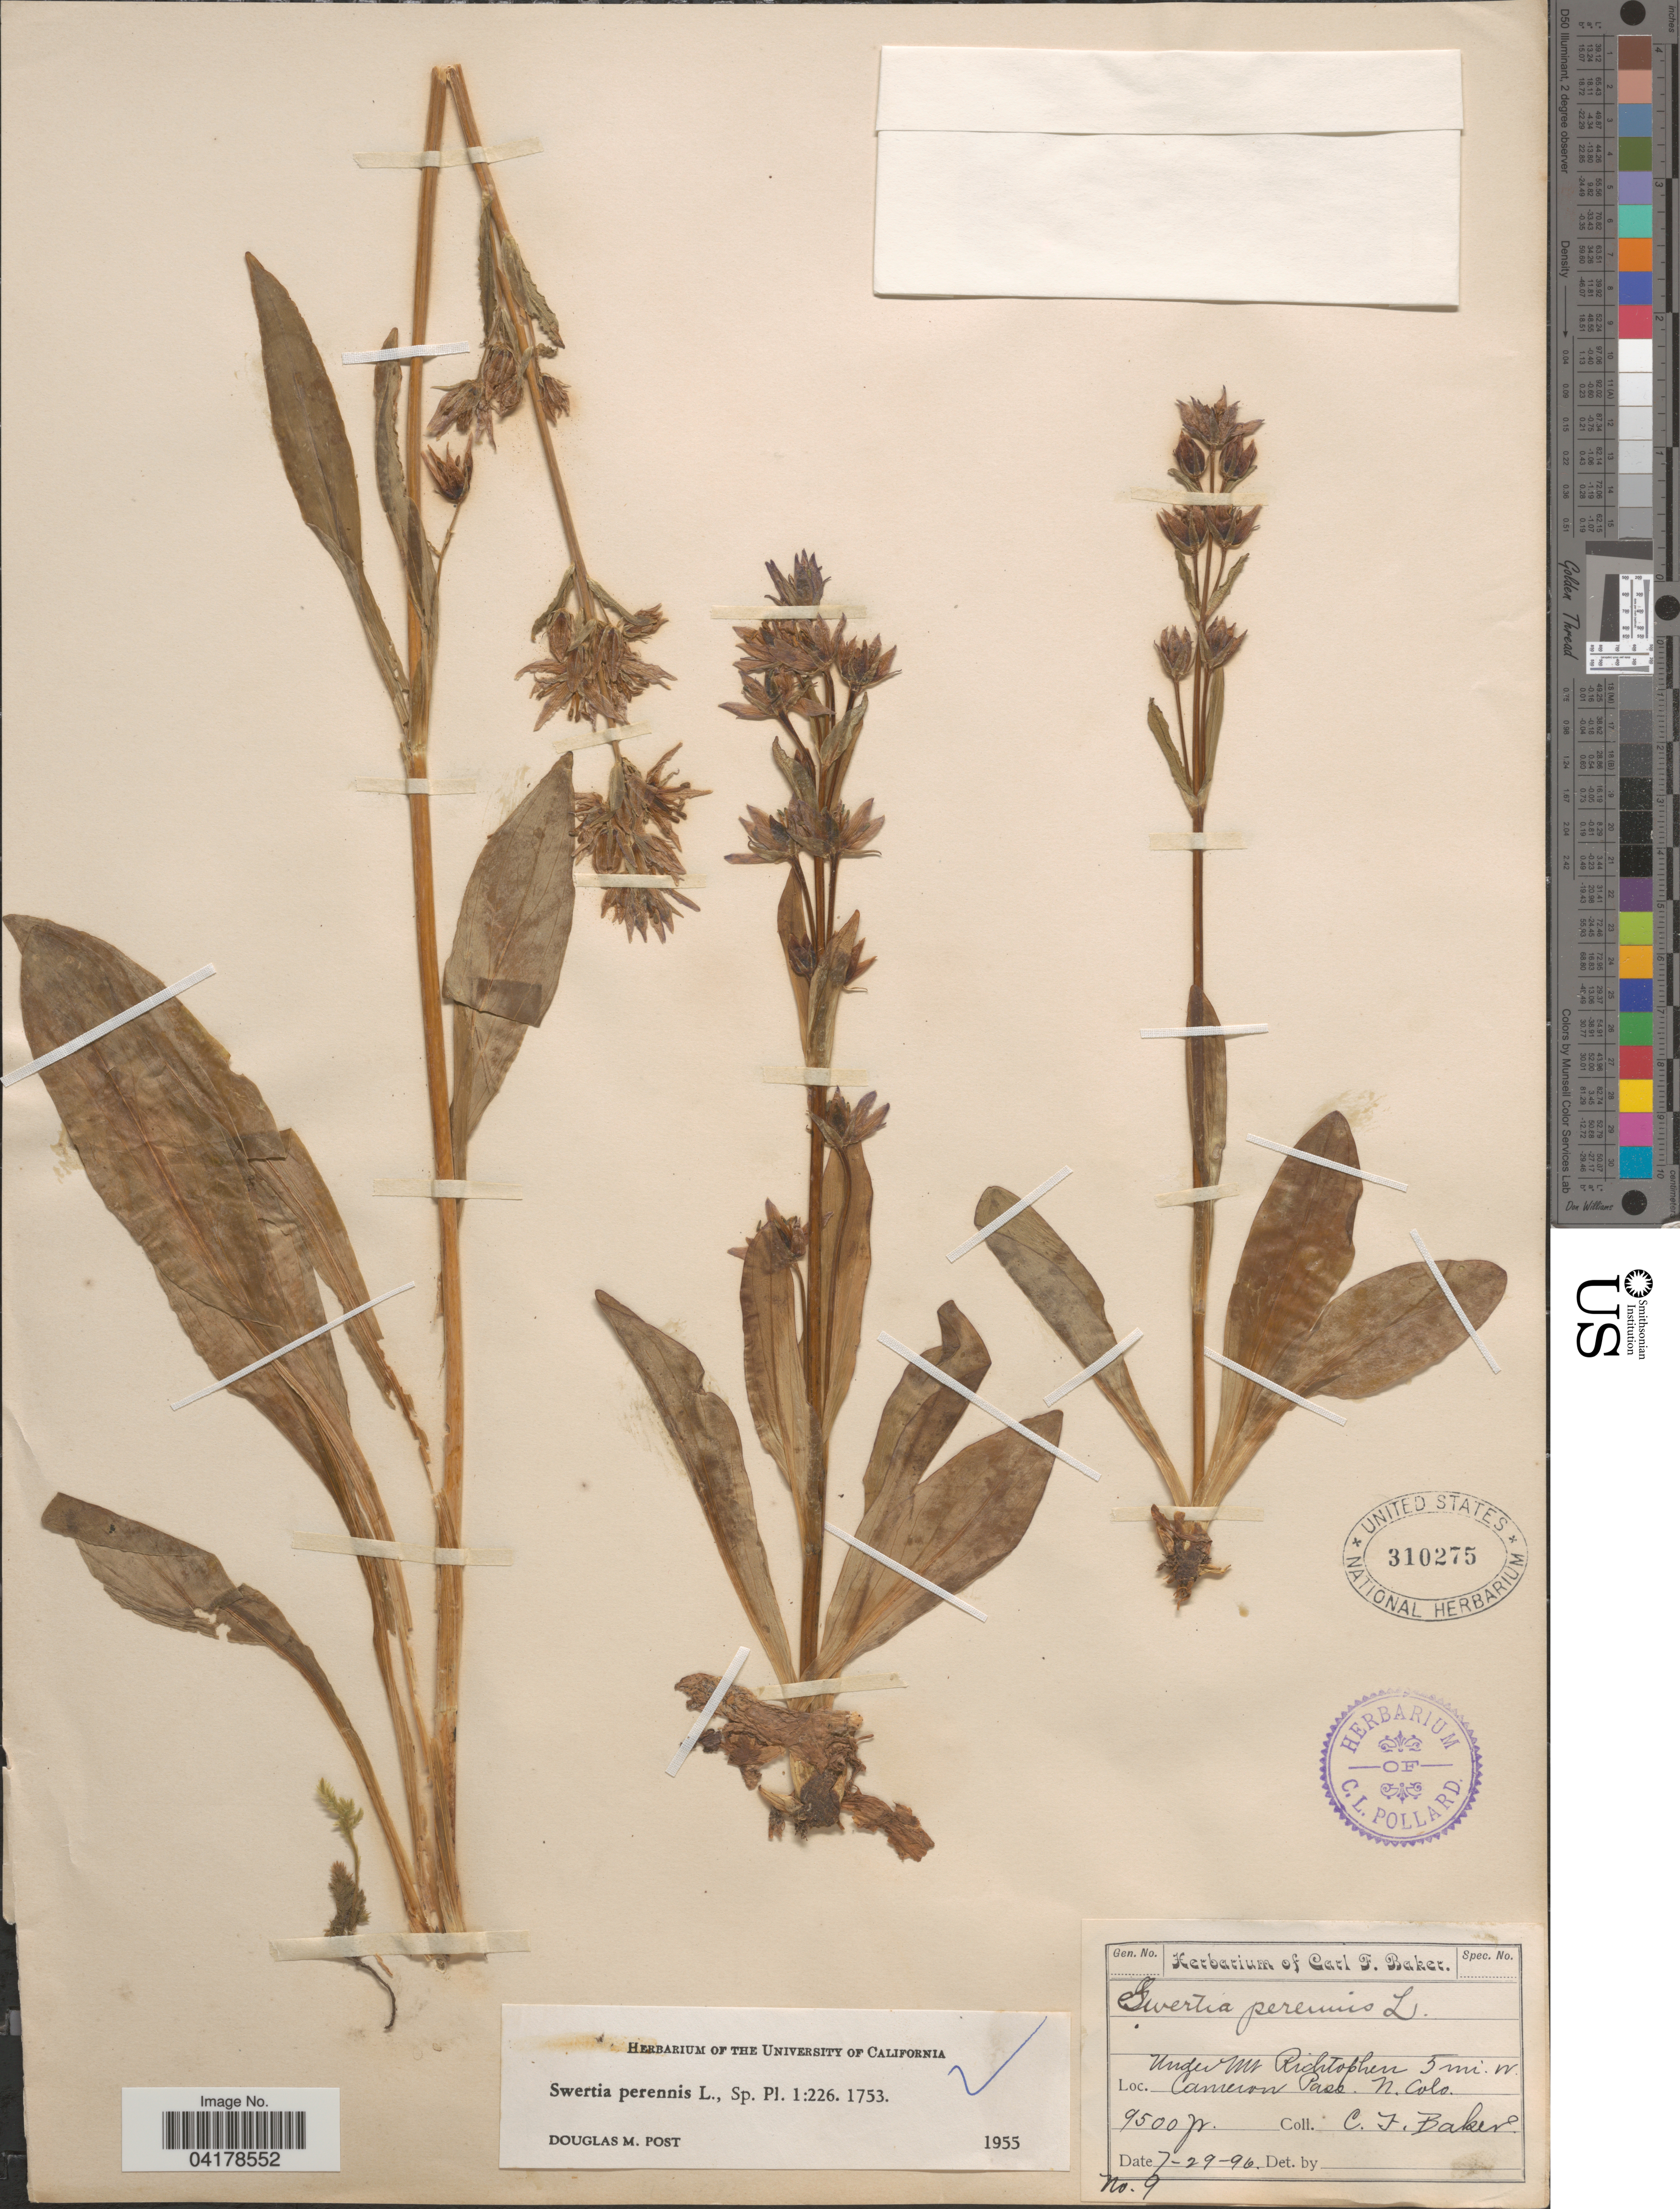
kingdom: Plantae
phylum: Tracheophyta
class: Magnoliopsida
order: Gentianales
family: Gentianaceae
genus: Swertia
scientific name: Swertia perennis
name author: L.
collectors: C. F. Baker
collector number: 9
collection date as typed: Transcribed d/m/y: 29/7/96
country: United States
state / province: Colorado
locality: Under Mt Richtophen 5 mi. W. Cameron Pass. N.Colo.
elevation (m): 2896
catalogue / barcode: US 310275